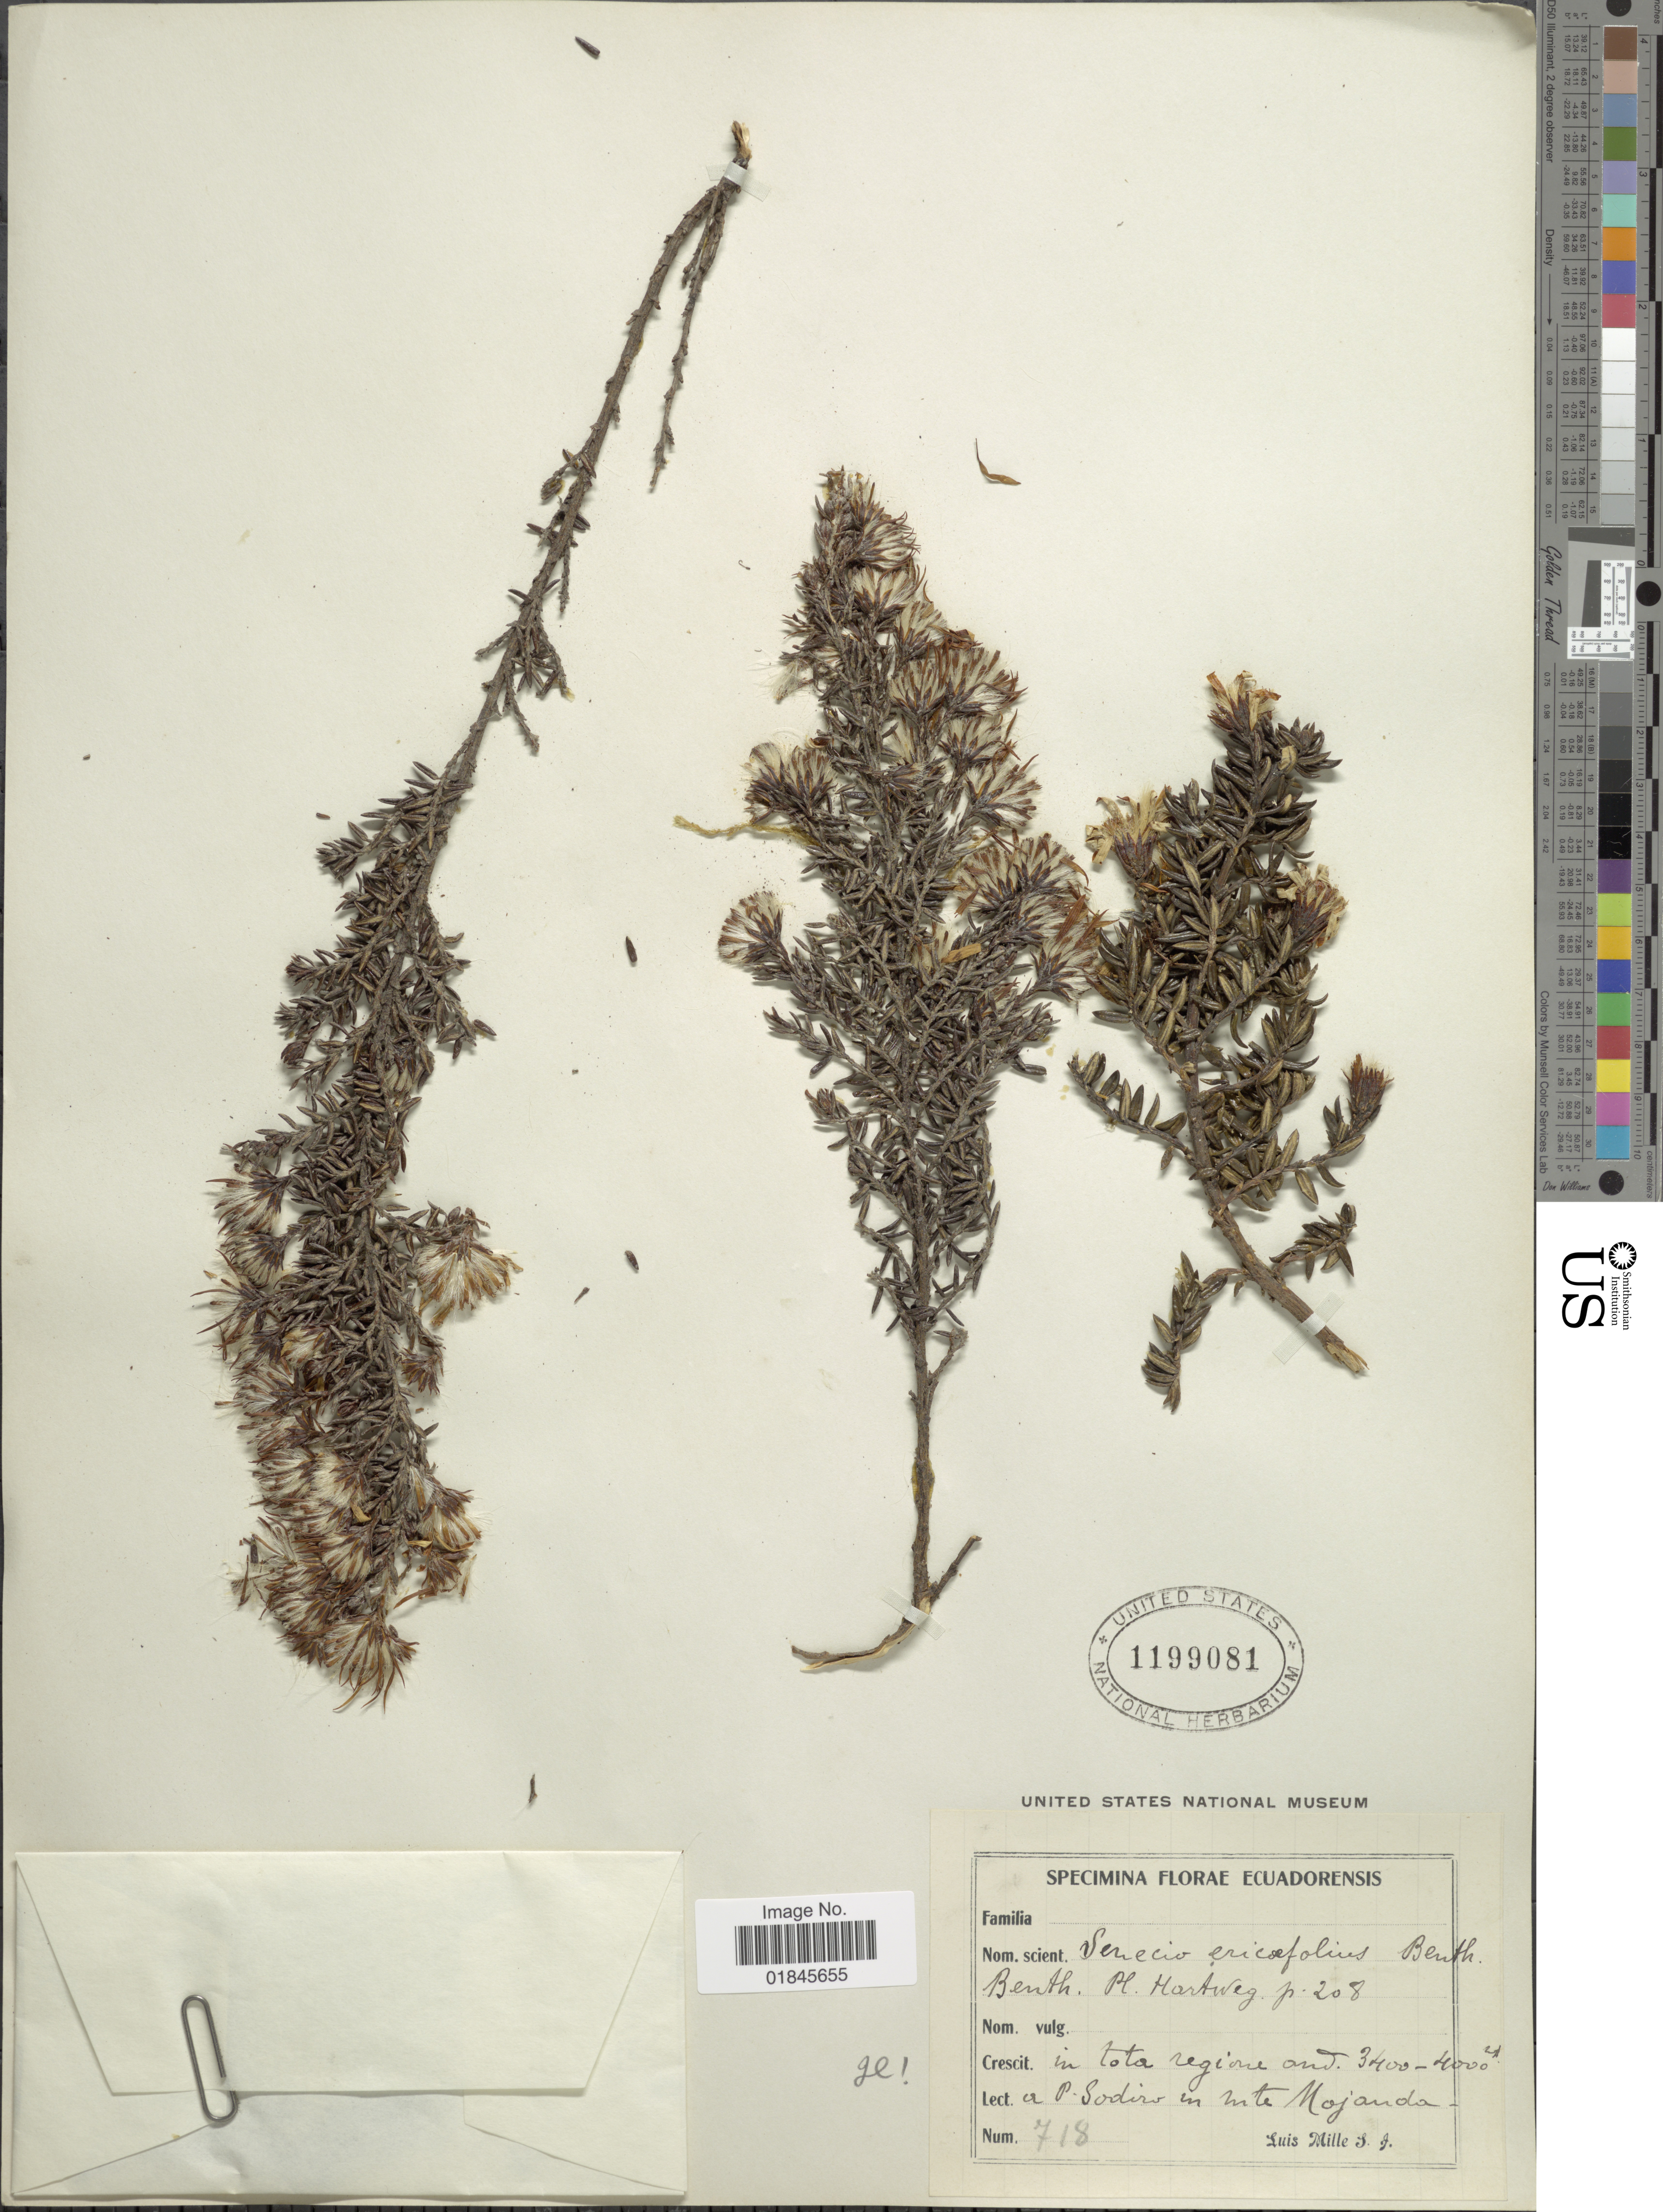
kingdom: Plantae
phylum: Tracheophyta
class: Magnoliopsida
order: Asterales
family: Asteraceae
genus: Pentacalia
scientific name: Pentacalia peruviana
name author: (Pers.) Cuatrec.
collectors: A. Sodiro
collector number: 718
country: Ecuador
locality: In tota refione and. in mte Mojanda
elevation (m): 3400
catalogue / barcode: US 1199081